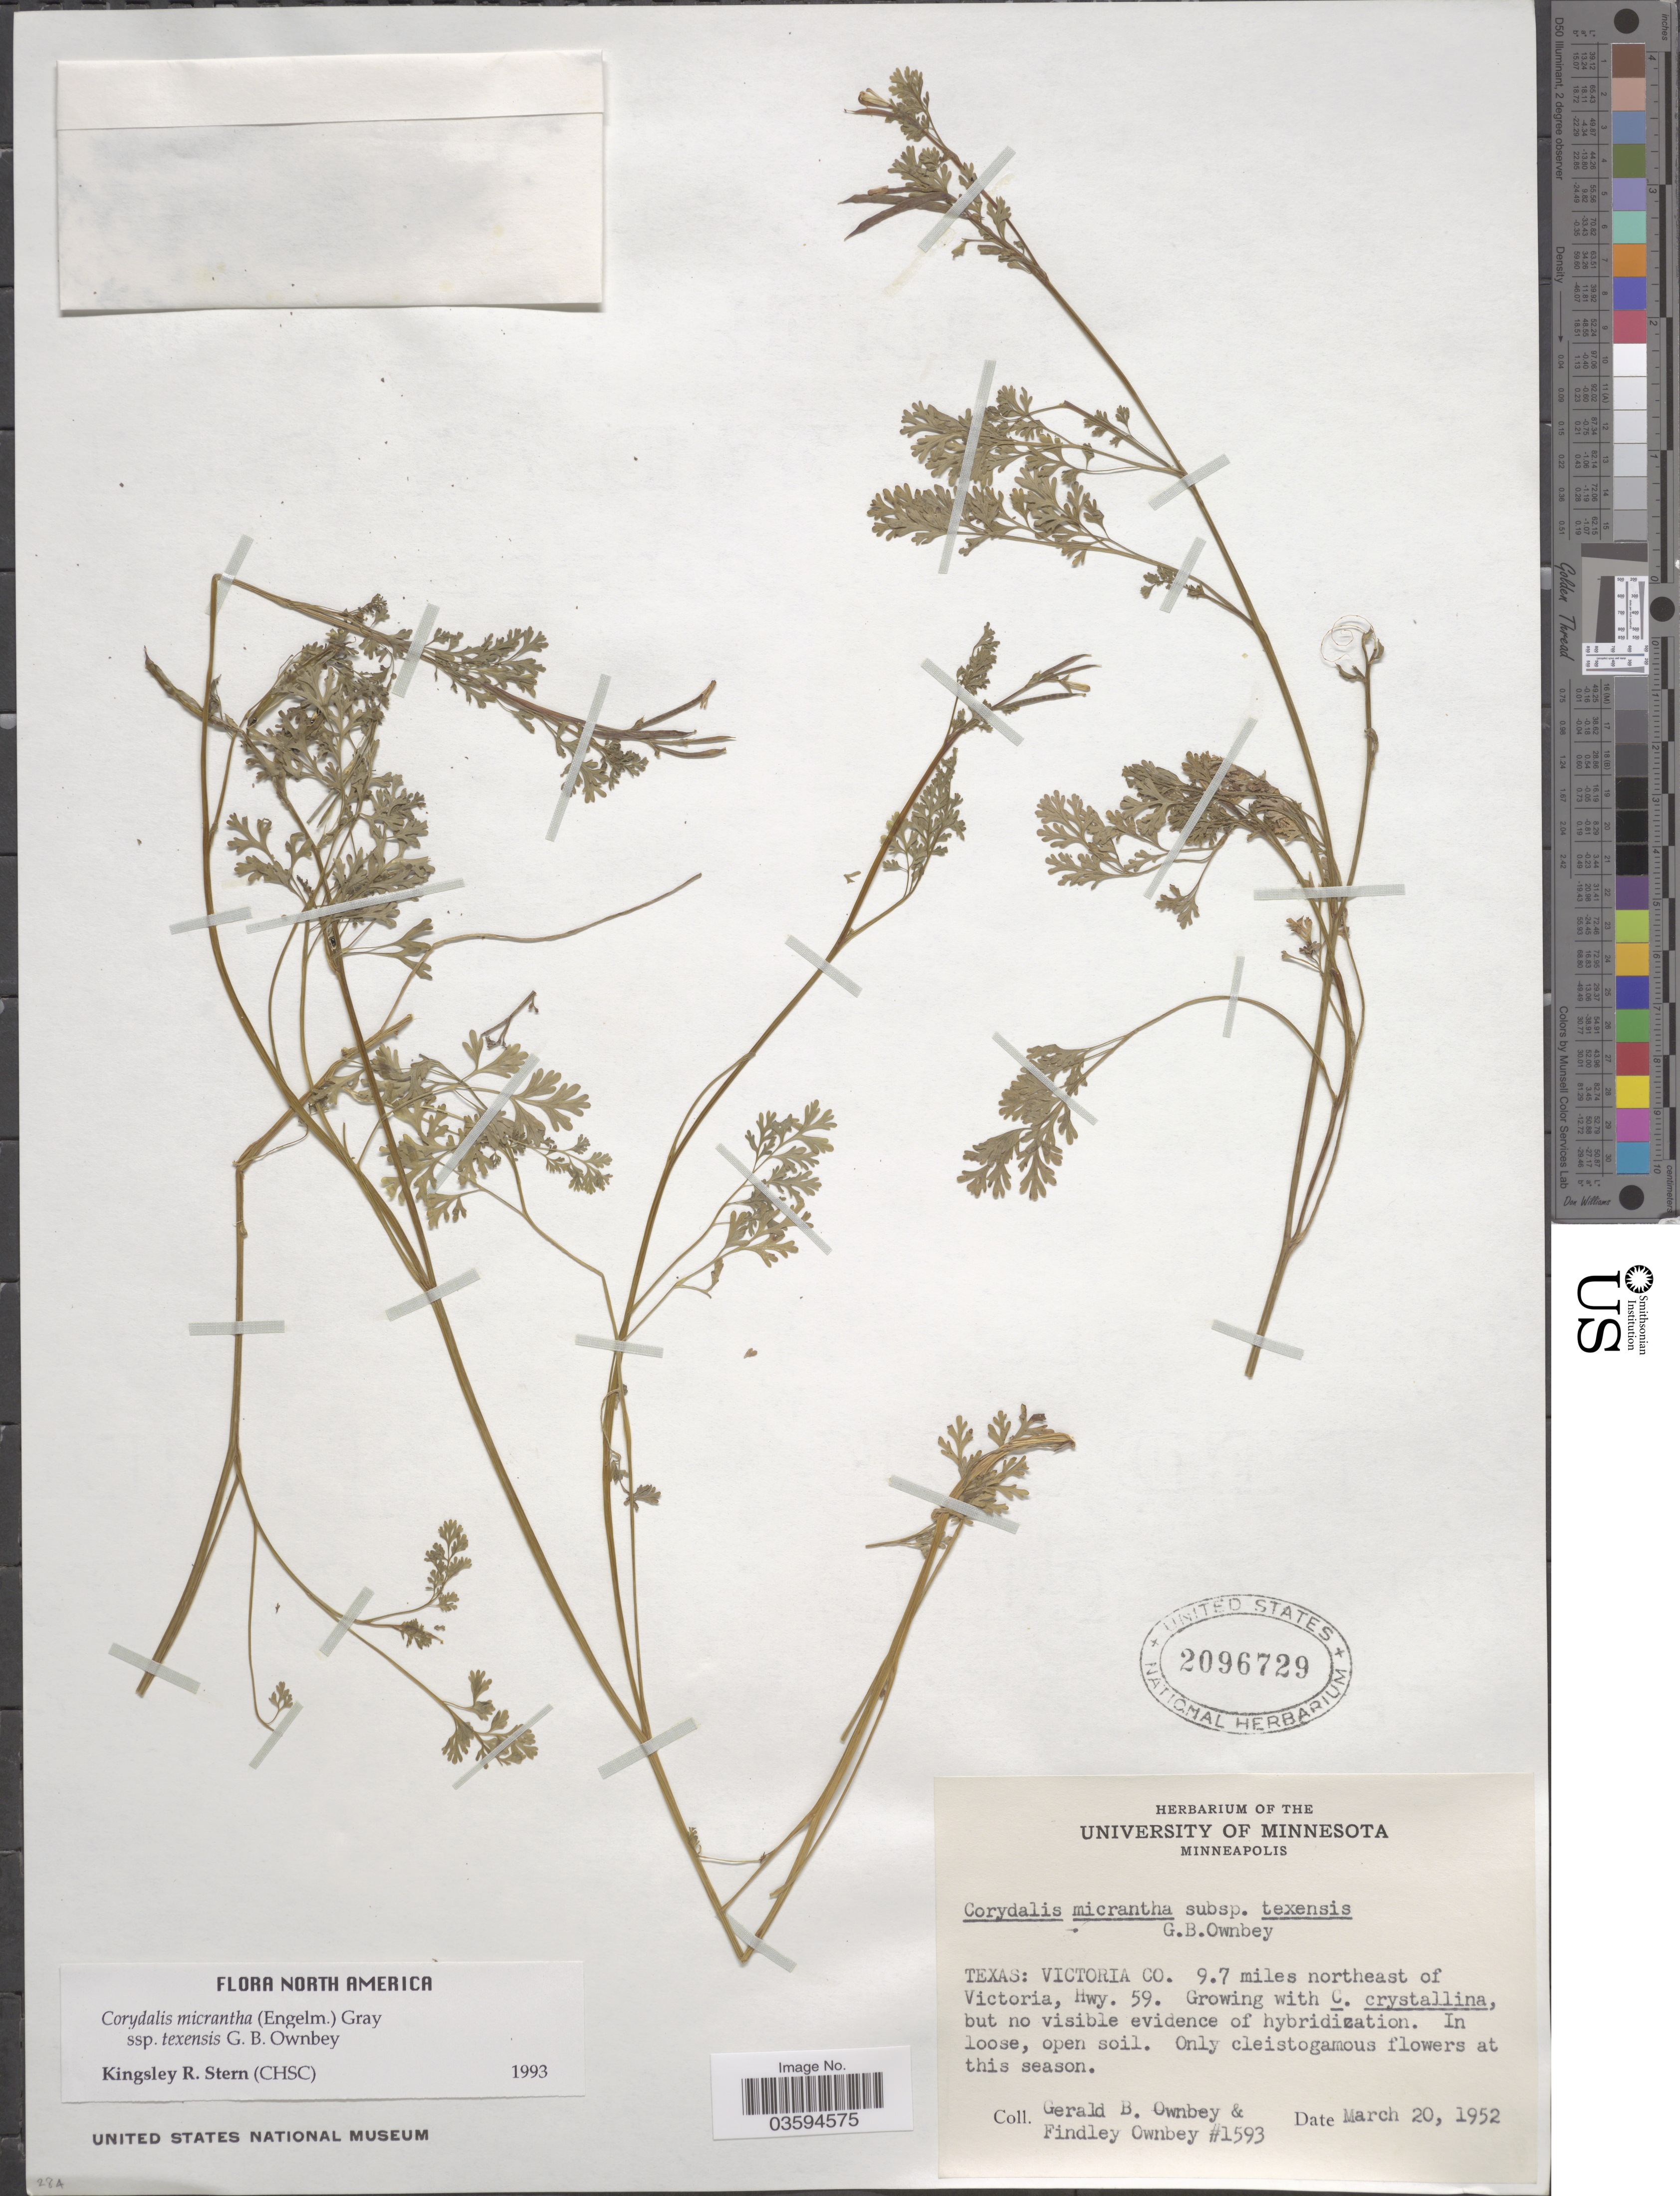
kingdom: Plantae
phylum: Tracheophyta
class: Magnoliopsida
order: Ranunculales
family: Papaveraceae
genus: Corydalis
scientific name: Corydalis micrantha subsp. texensis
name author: G.B. Ownbey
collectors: G. B. Ownbey & F. Ownbey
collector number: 1593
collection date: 1952-03-20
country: United States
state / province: Texas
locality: Victoria Co. 9.7 miles northeast of Victoria, Hwy. 59.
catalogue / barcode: US 2096729